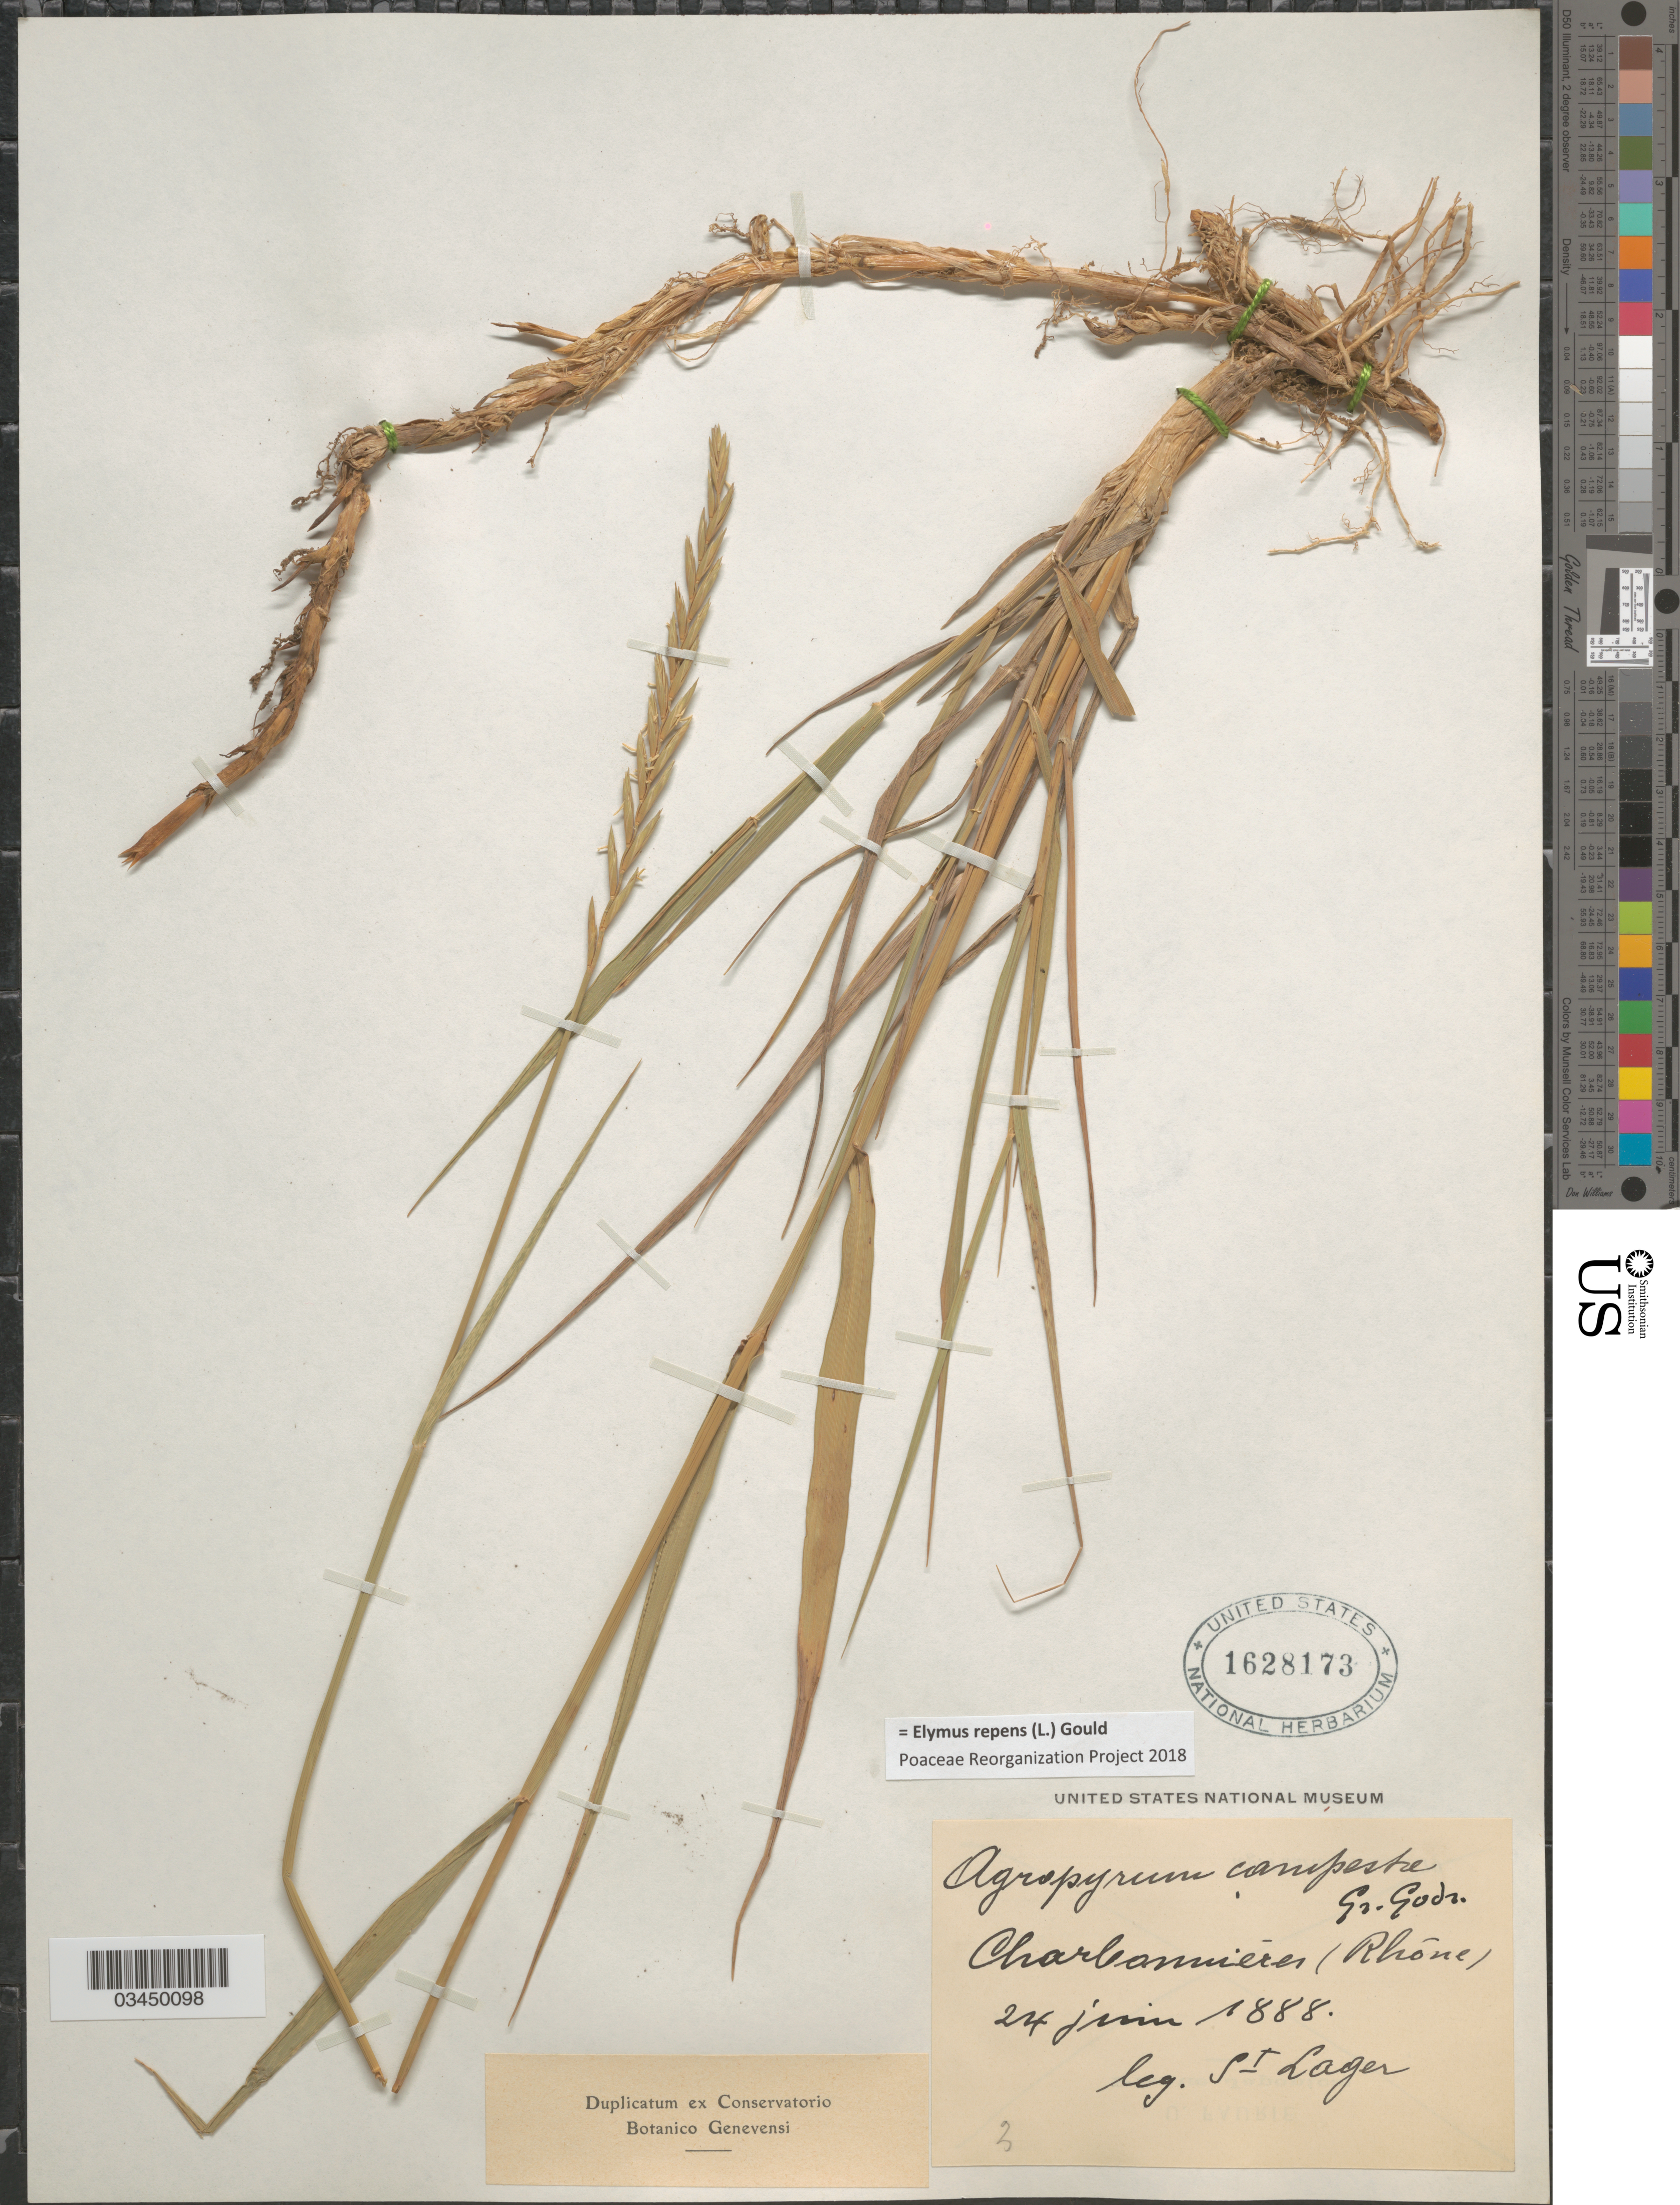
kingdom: Plantae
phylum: Tracheophyta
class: Liliopsida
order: Poales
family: Poaceae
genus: Elymus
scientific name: Elymus repens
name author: (L.) Gould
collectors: -. St. Lager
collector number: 3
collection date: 1888-06-24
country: France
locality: Charbannieres (Rhône).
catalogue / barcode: US 1628173